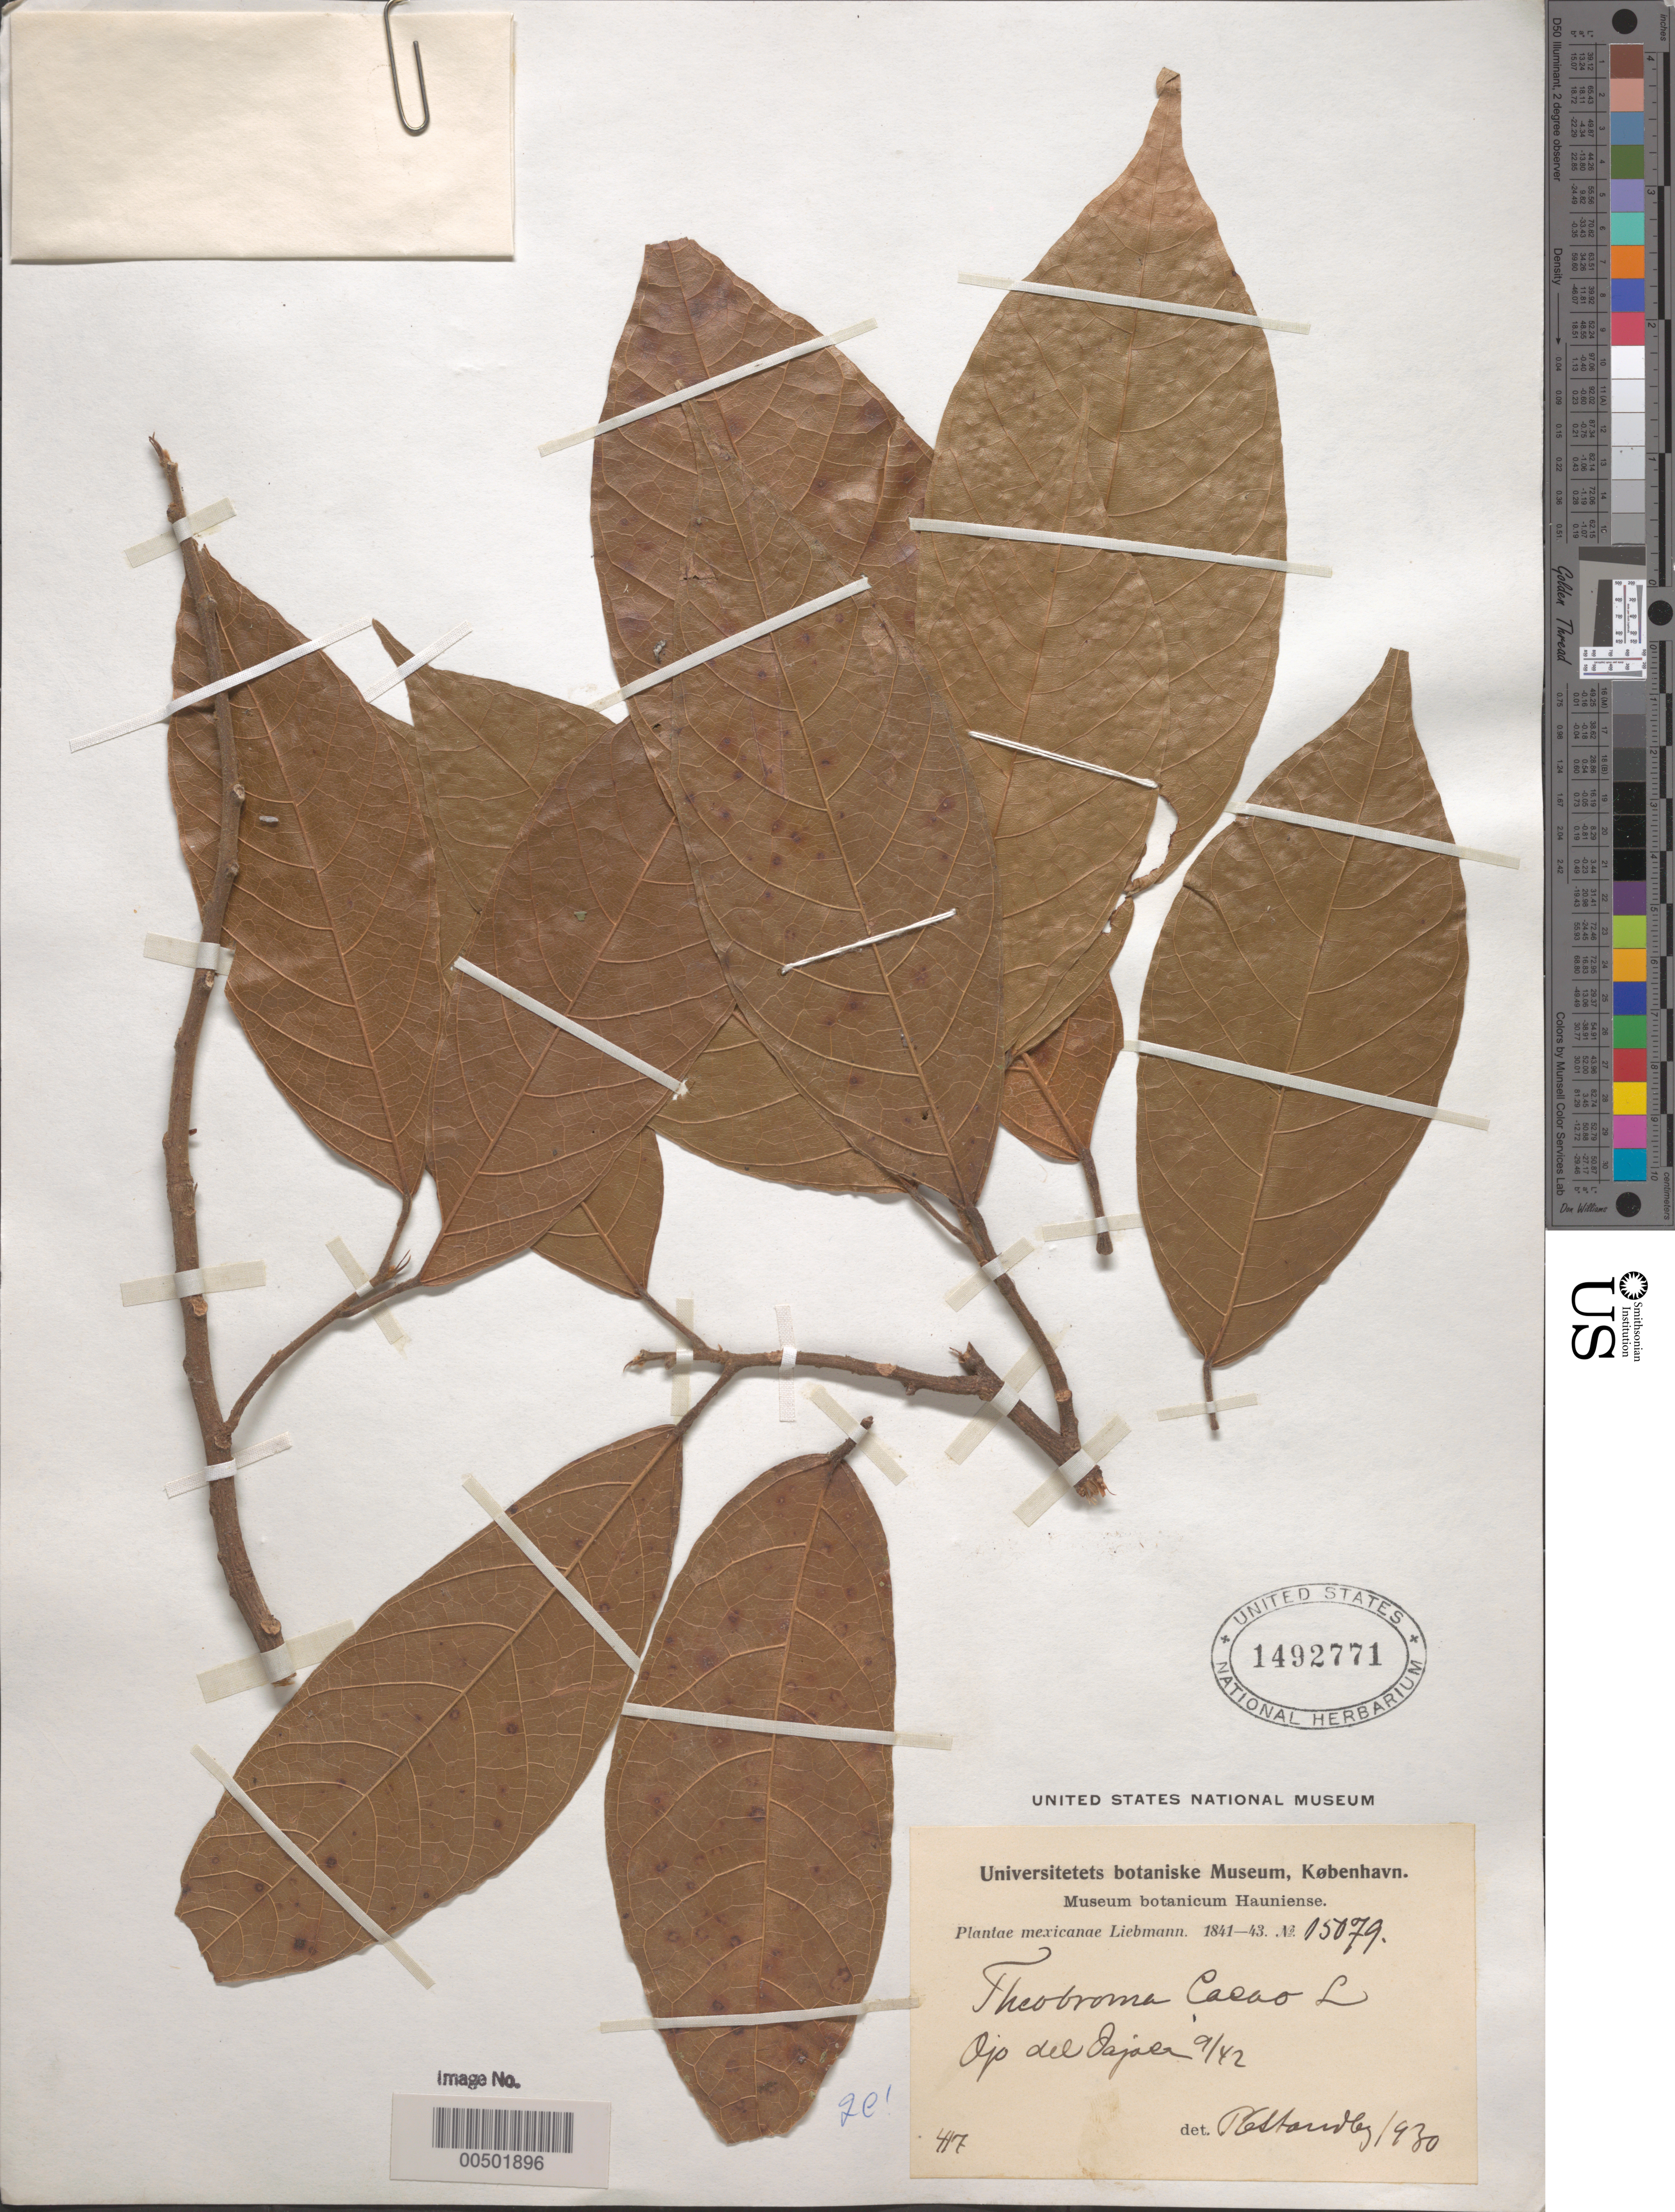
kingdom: Plantae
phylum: Tracheophyta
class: Magnoliopsida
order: Malvales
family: Malvaceae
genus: Theobroma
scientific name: Theobroma cacao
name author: L.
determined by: Standley, Paul C.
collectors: F. M. Liebmann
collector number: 417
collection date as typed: Sep 1842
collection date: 1842-09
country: Mexico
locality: Ojo del Oajaca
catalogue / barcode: US 1492771